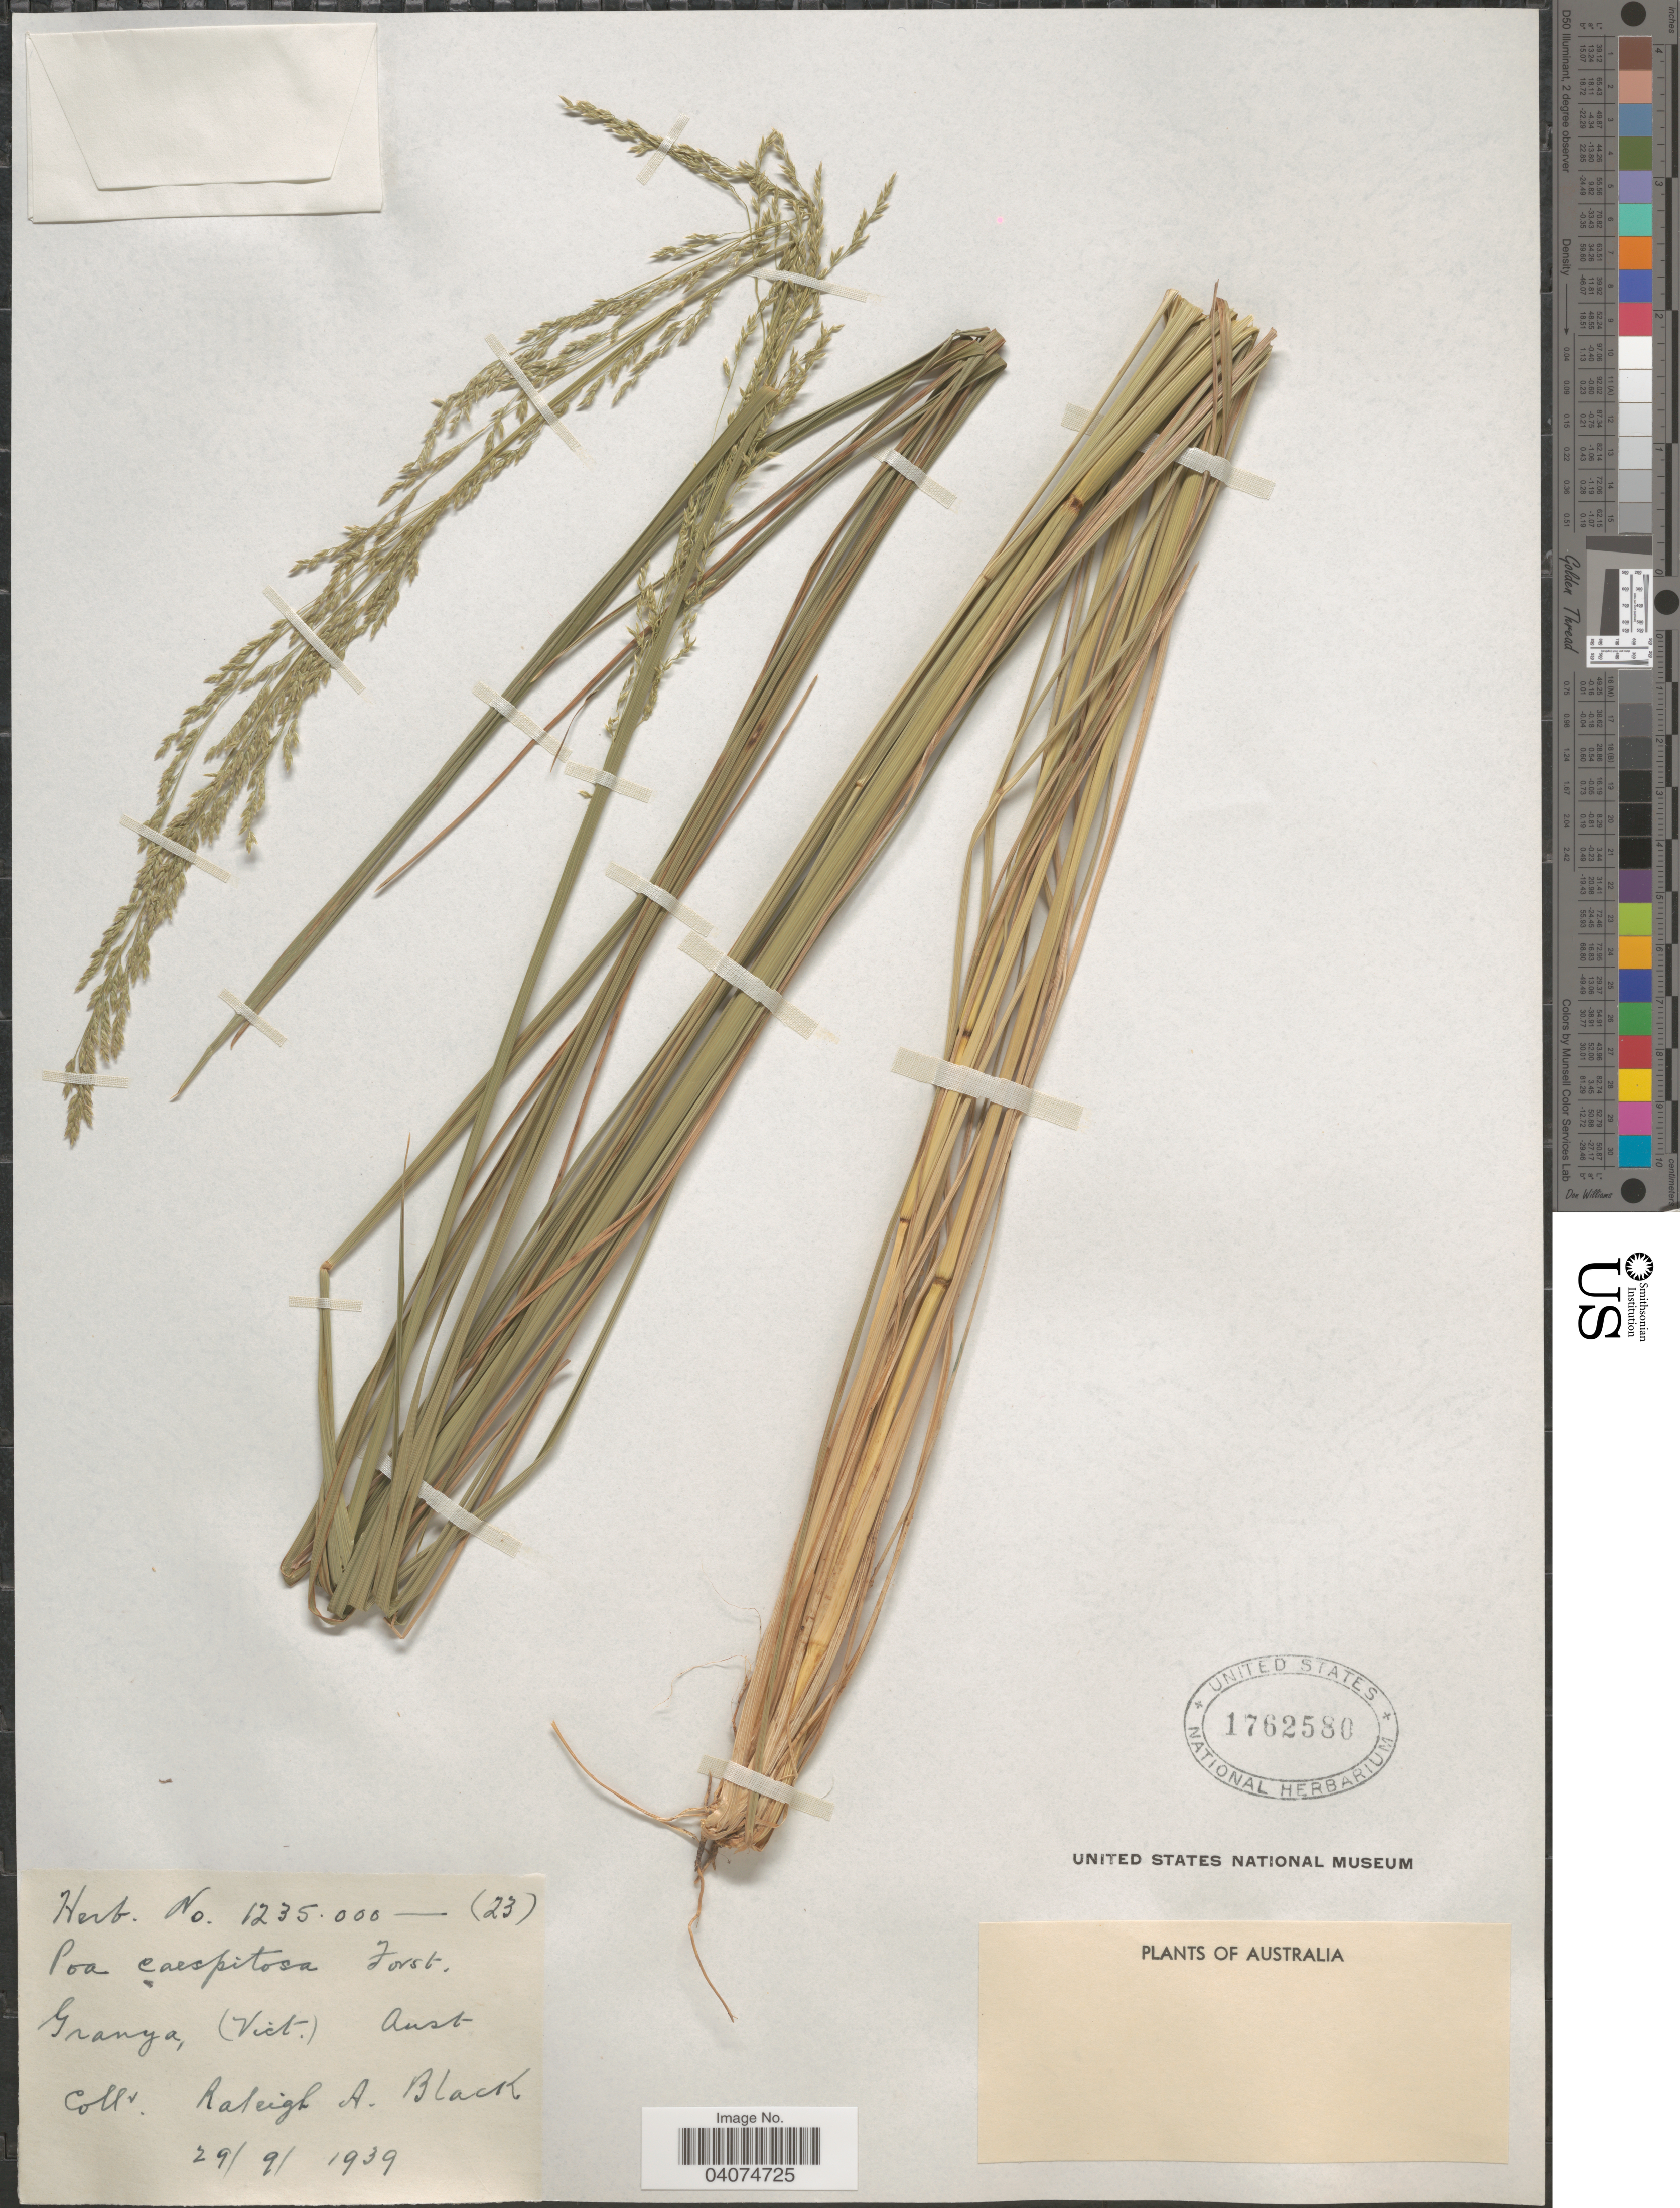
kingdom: Plantae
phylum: Tracheophyta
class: Liliopsida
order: Poales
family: Poaceae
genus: Poa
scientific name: Poa sp.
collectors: R. A. Black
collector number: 1235.000-(23)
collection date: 1939-09-29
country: Australia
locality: Granya, (Vict.).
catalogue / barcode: US 1762580